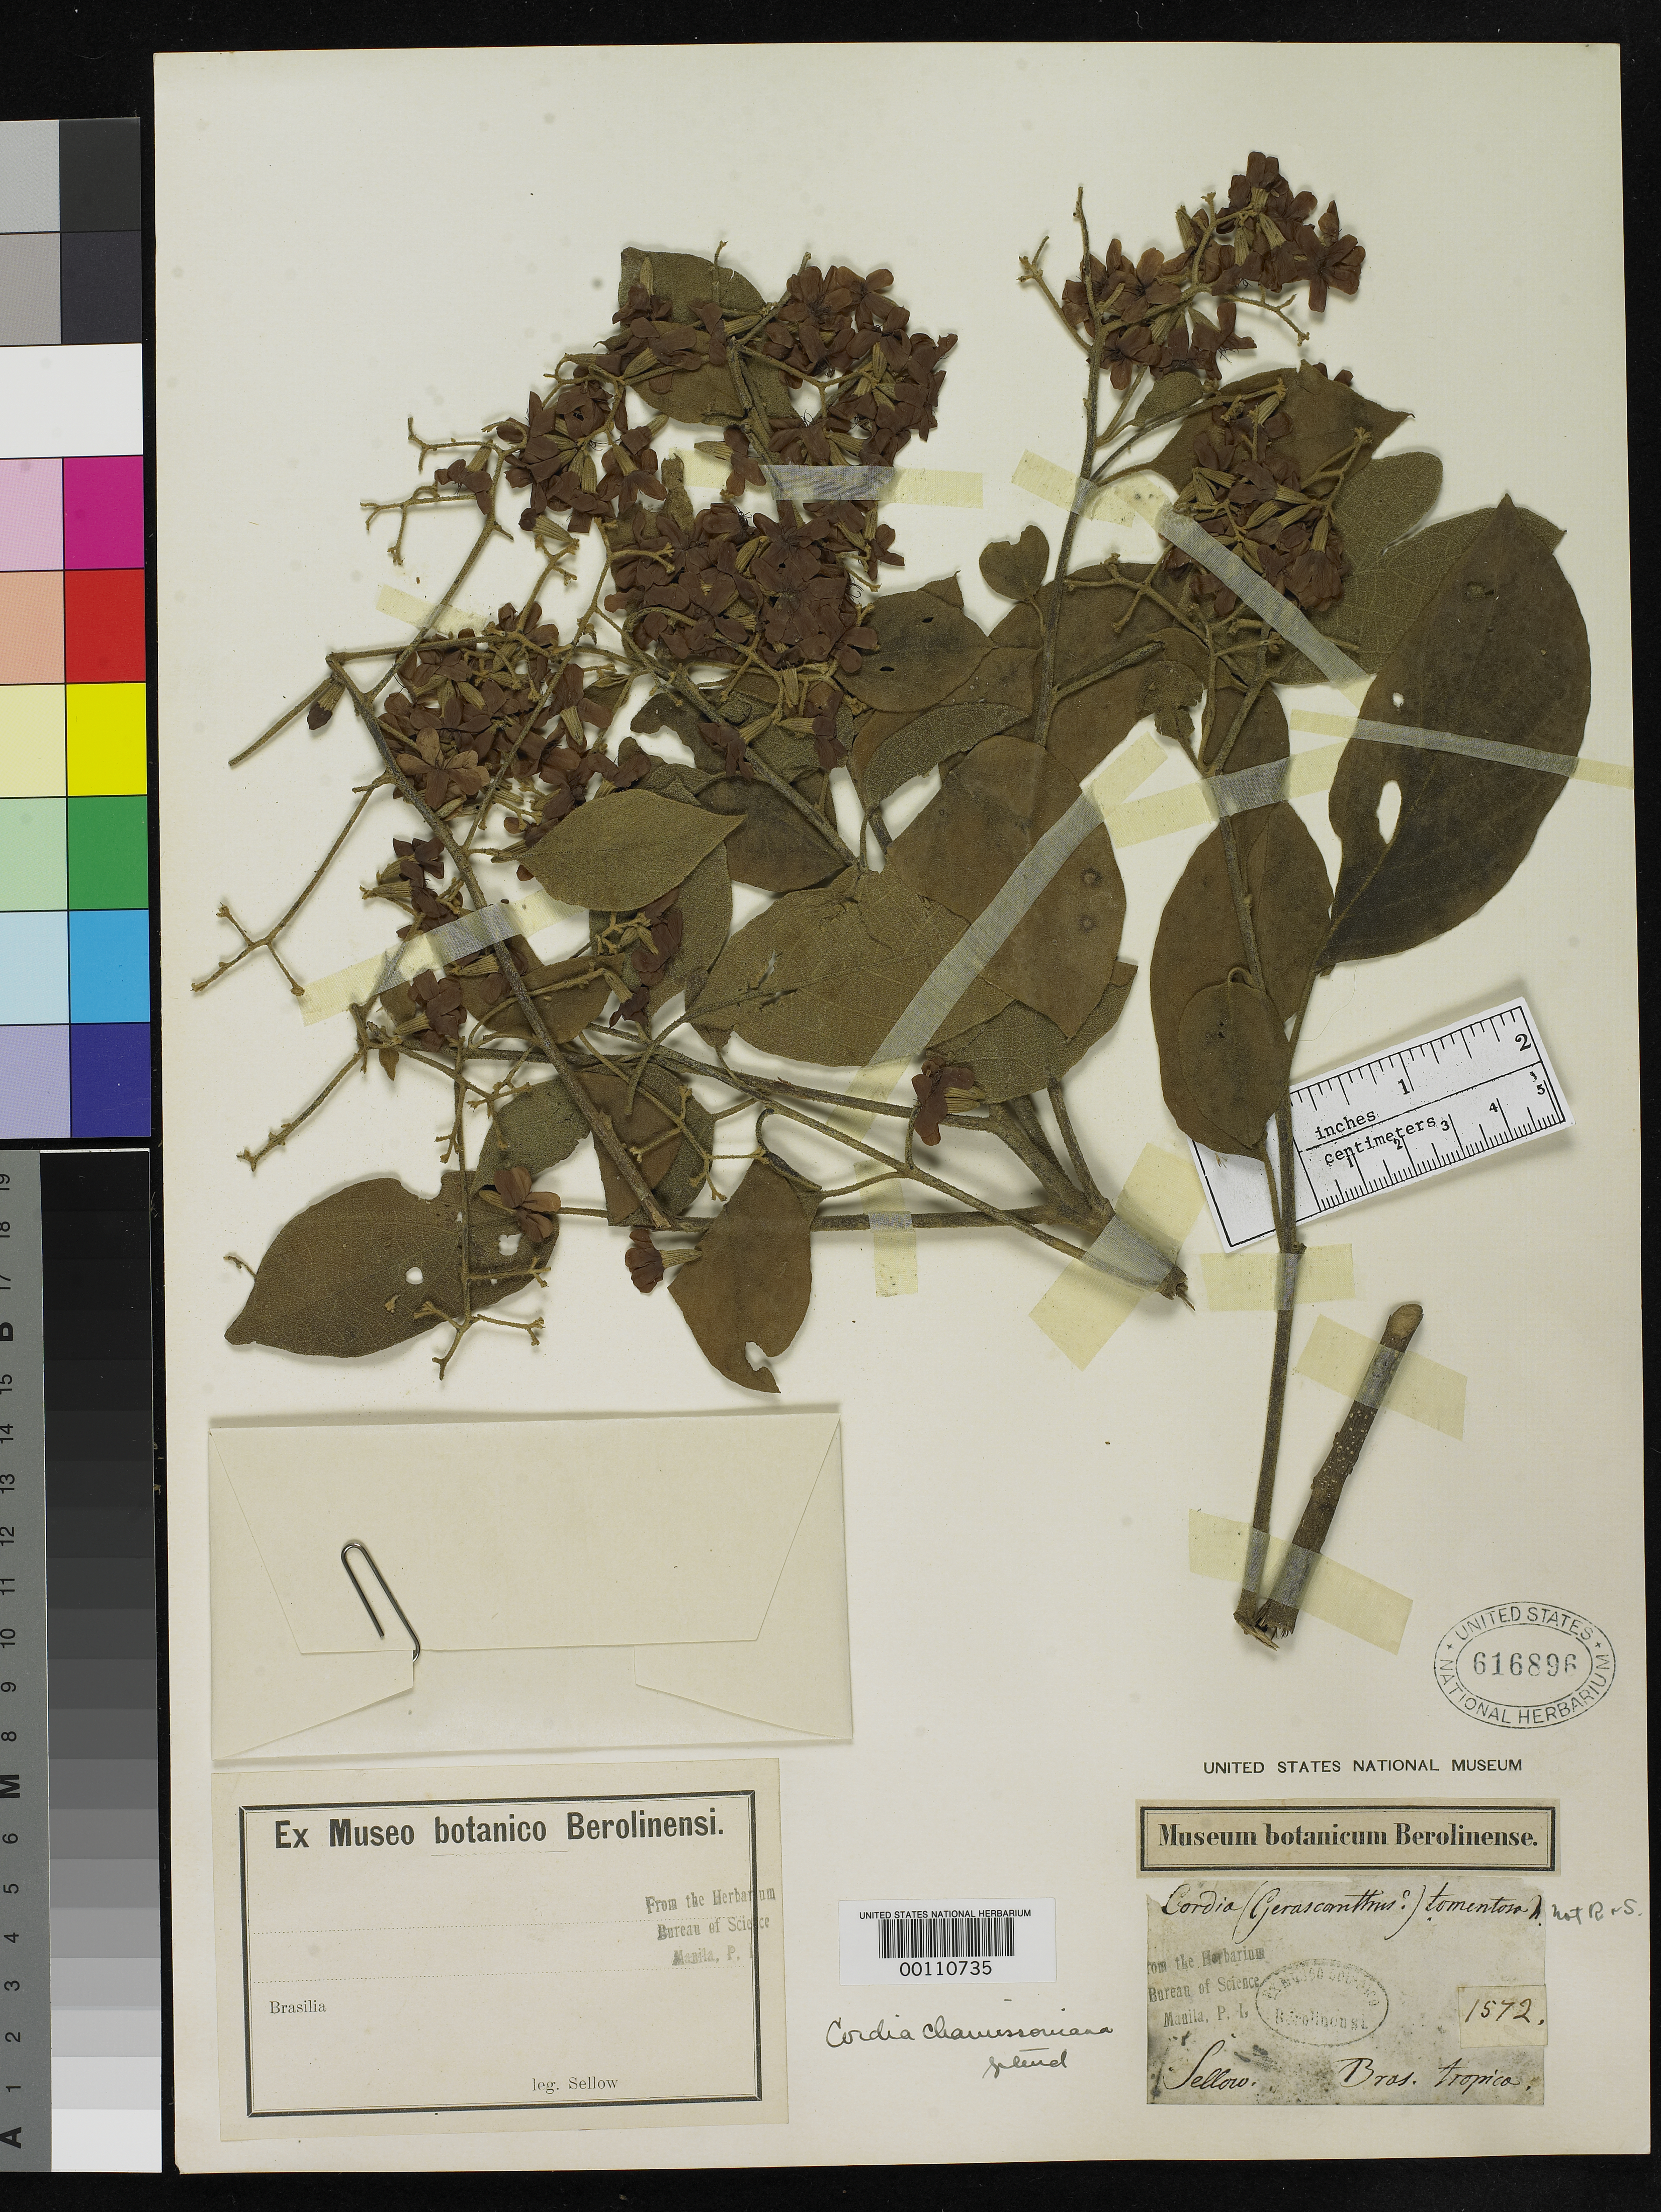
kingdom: Plantae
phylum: Tracheophyta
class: Magnoliopsida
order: Boraginales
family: Cordiaceae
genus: Cordia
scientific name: Cordia tomentosa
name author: Cham.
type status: Type Collection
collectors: F. Sellow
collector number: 1572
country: Brazil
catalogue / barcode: US 616896